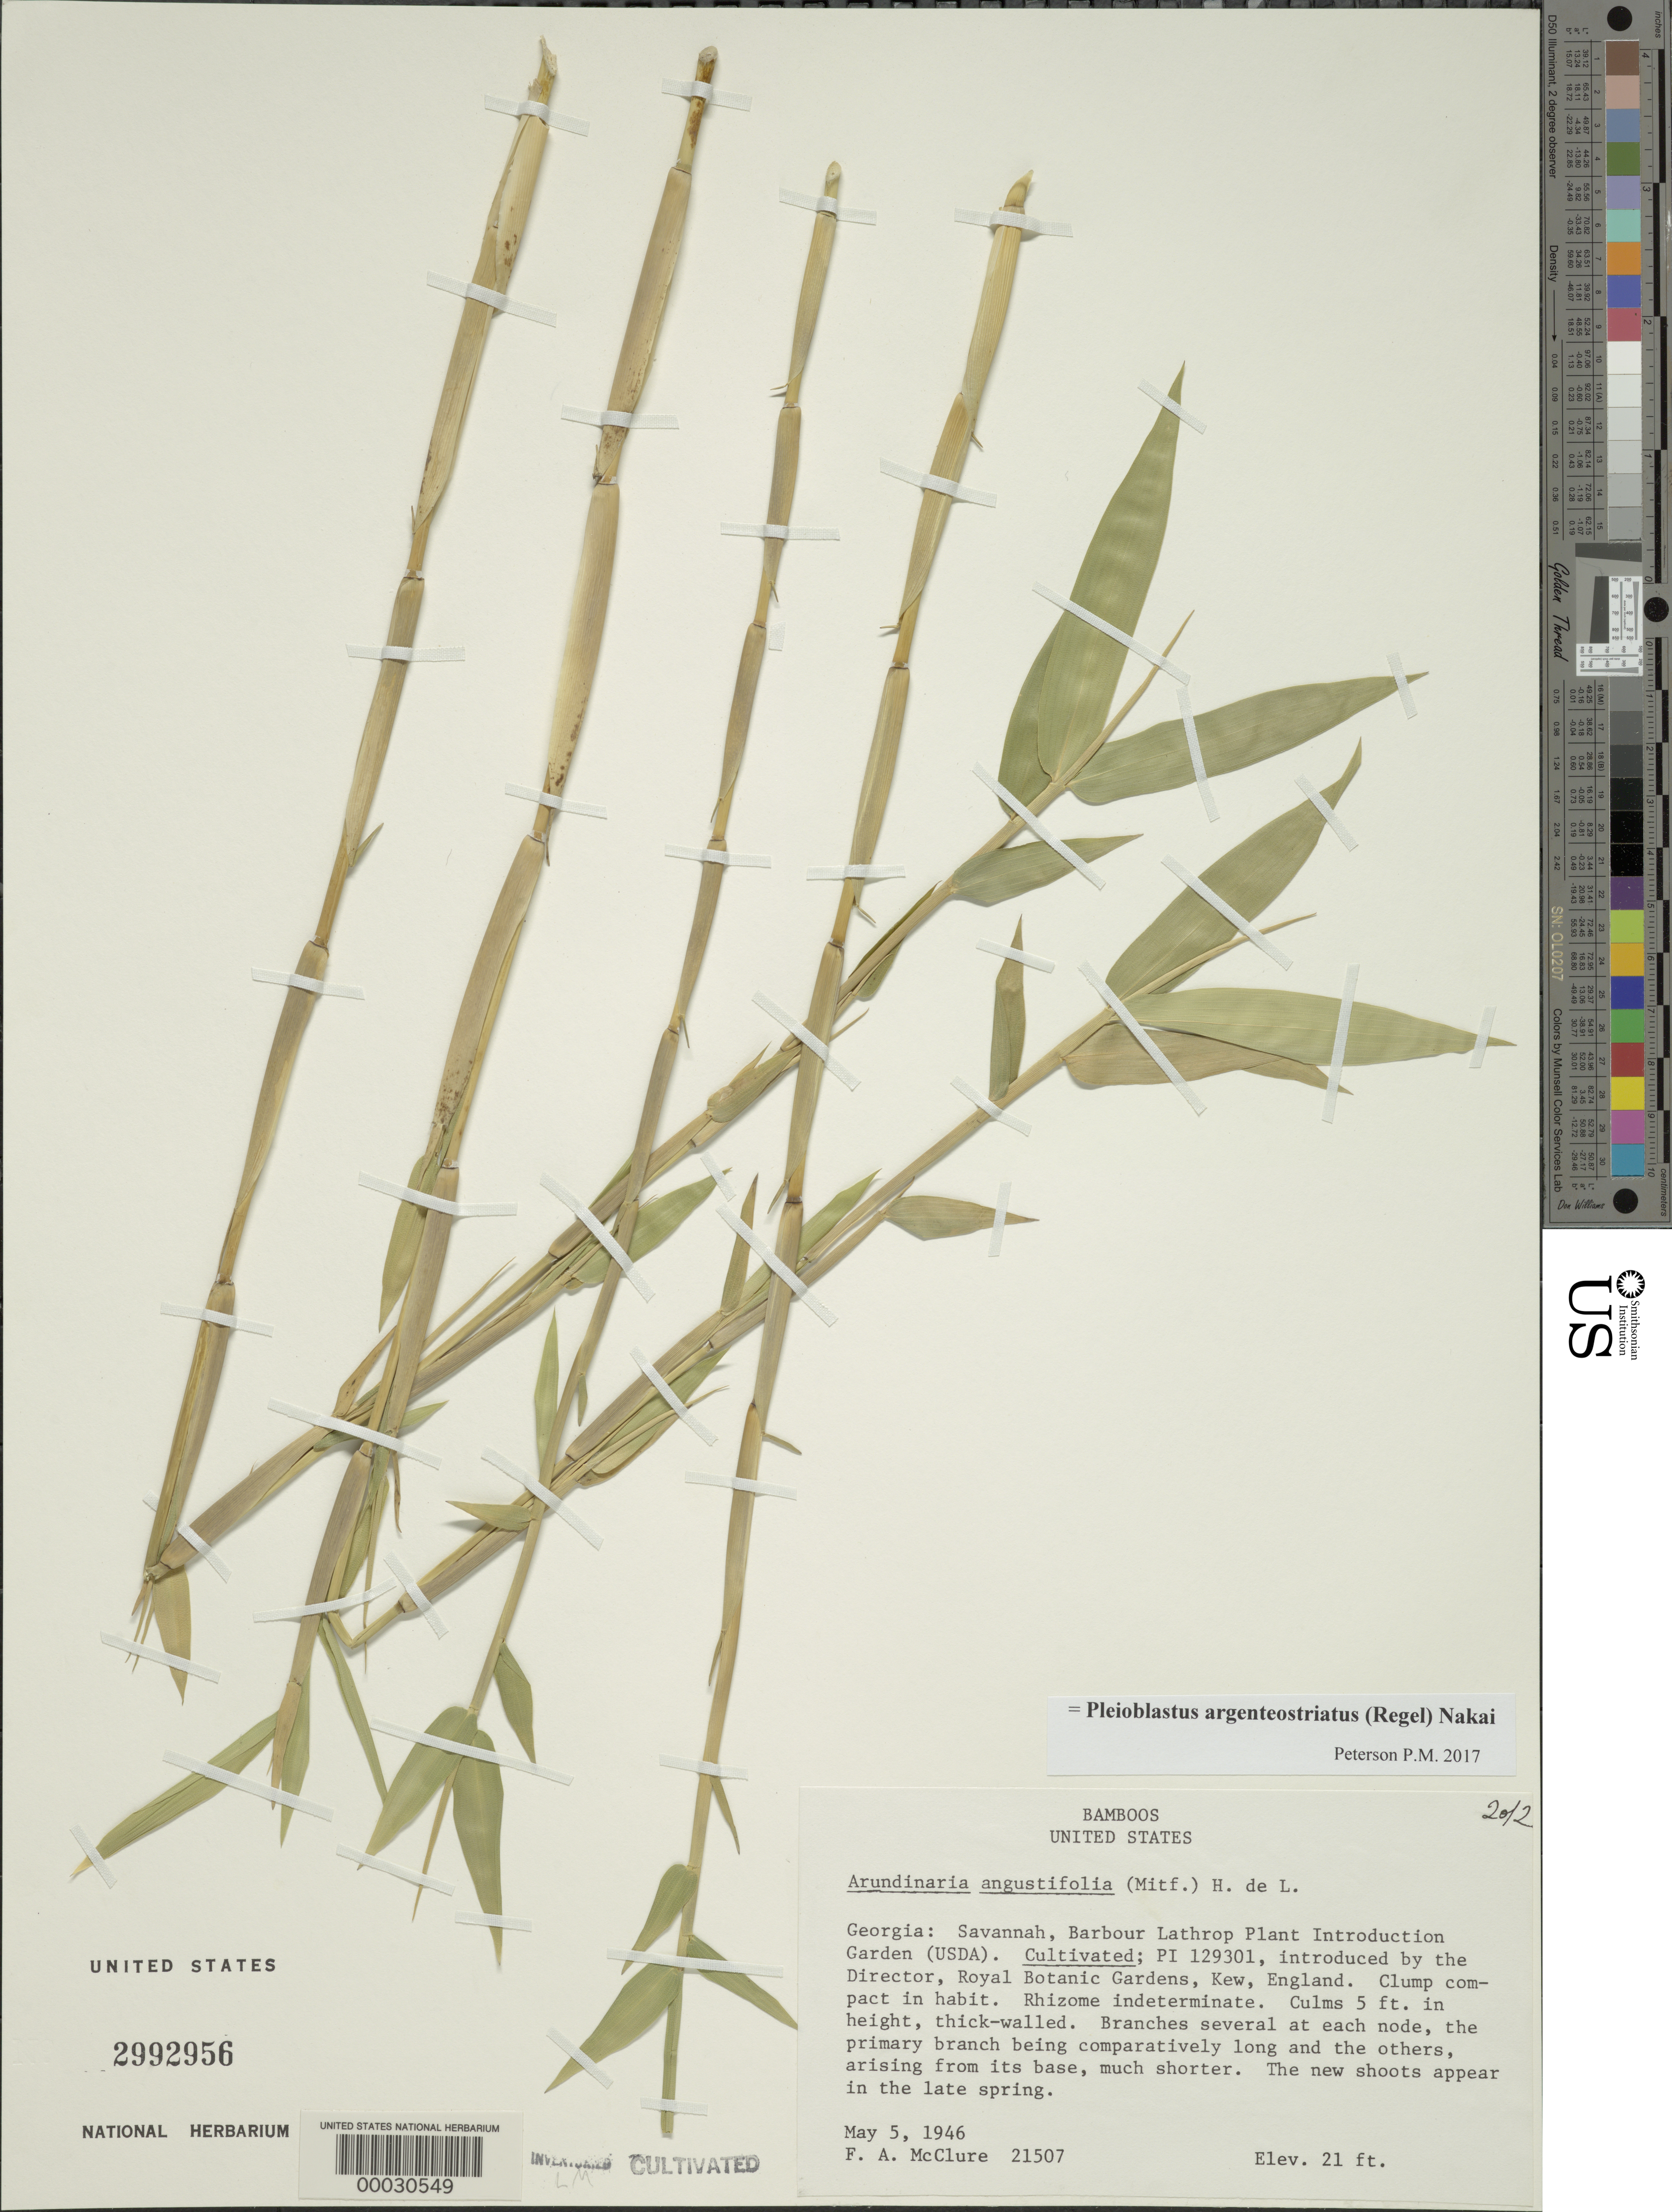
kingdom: Plantae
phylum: Tracheophyta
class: Liliopsida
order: Poales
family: Poaceae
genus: Pleioblastus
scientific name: Pleioblastus argenteostriatus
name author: (Regel) Nakai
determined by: Poaceae Reorganization Project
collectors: F. A. McClure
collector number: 21507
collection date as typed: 05 May 1946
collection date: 1946-05-05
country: United States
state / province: Georgia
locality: Barbour lathrop plant introduction garden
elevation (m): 6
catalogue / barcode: US 2992956